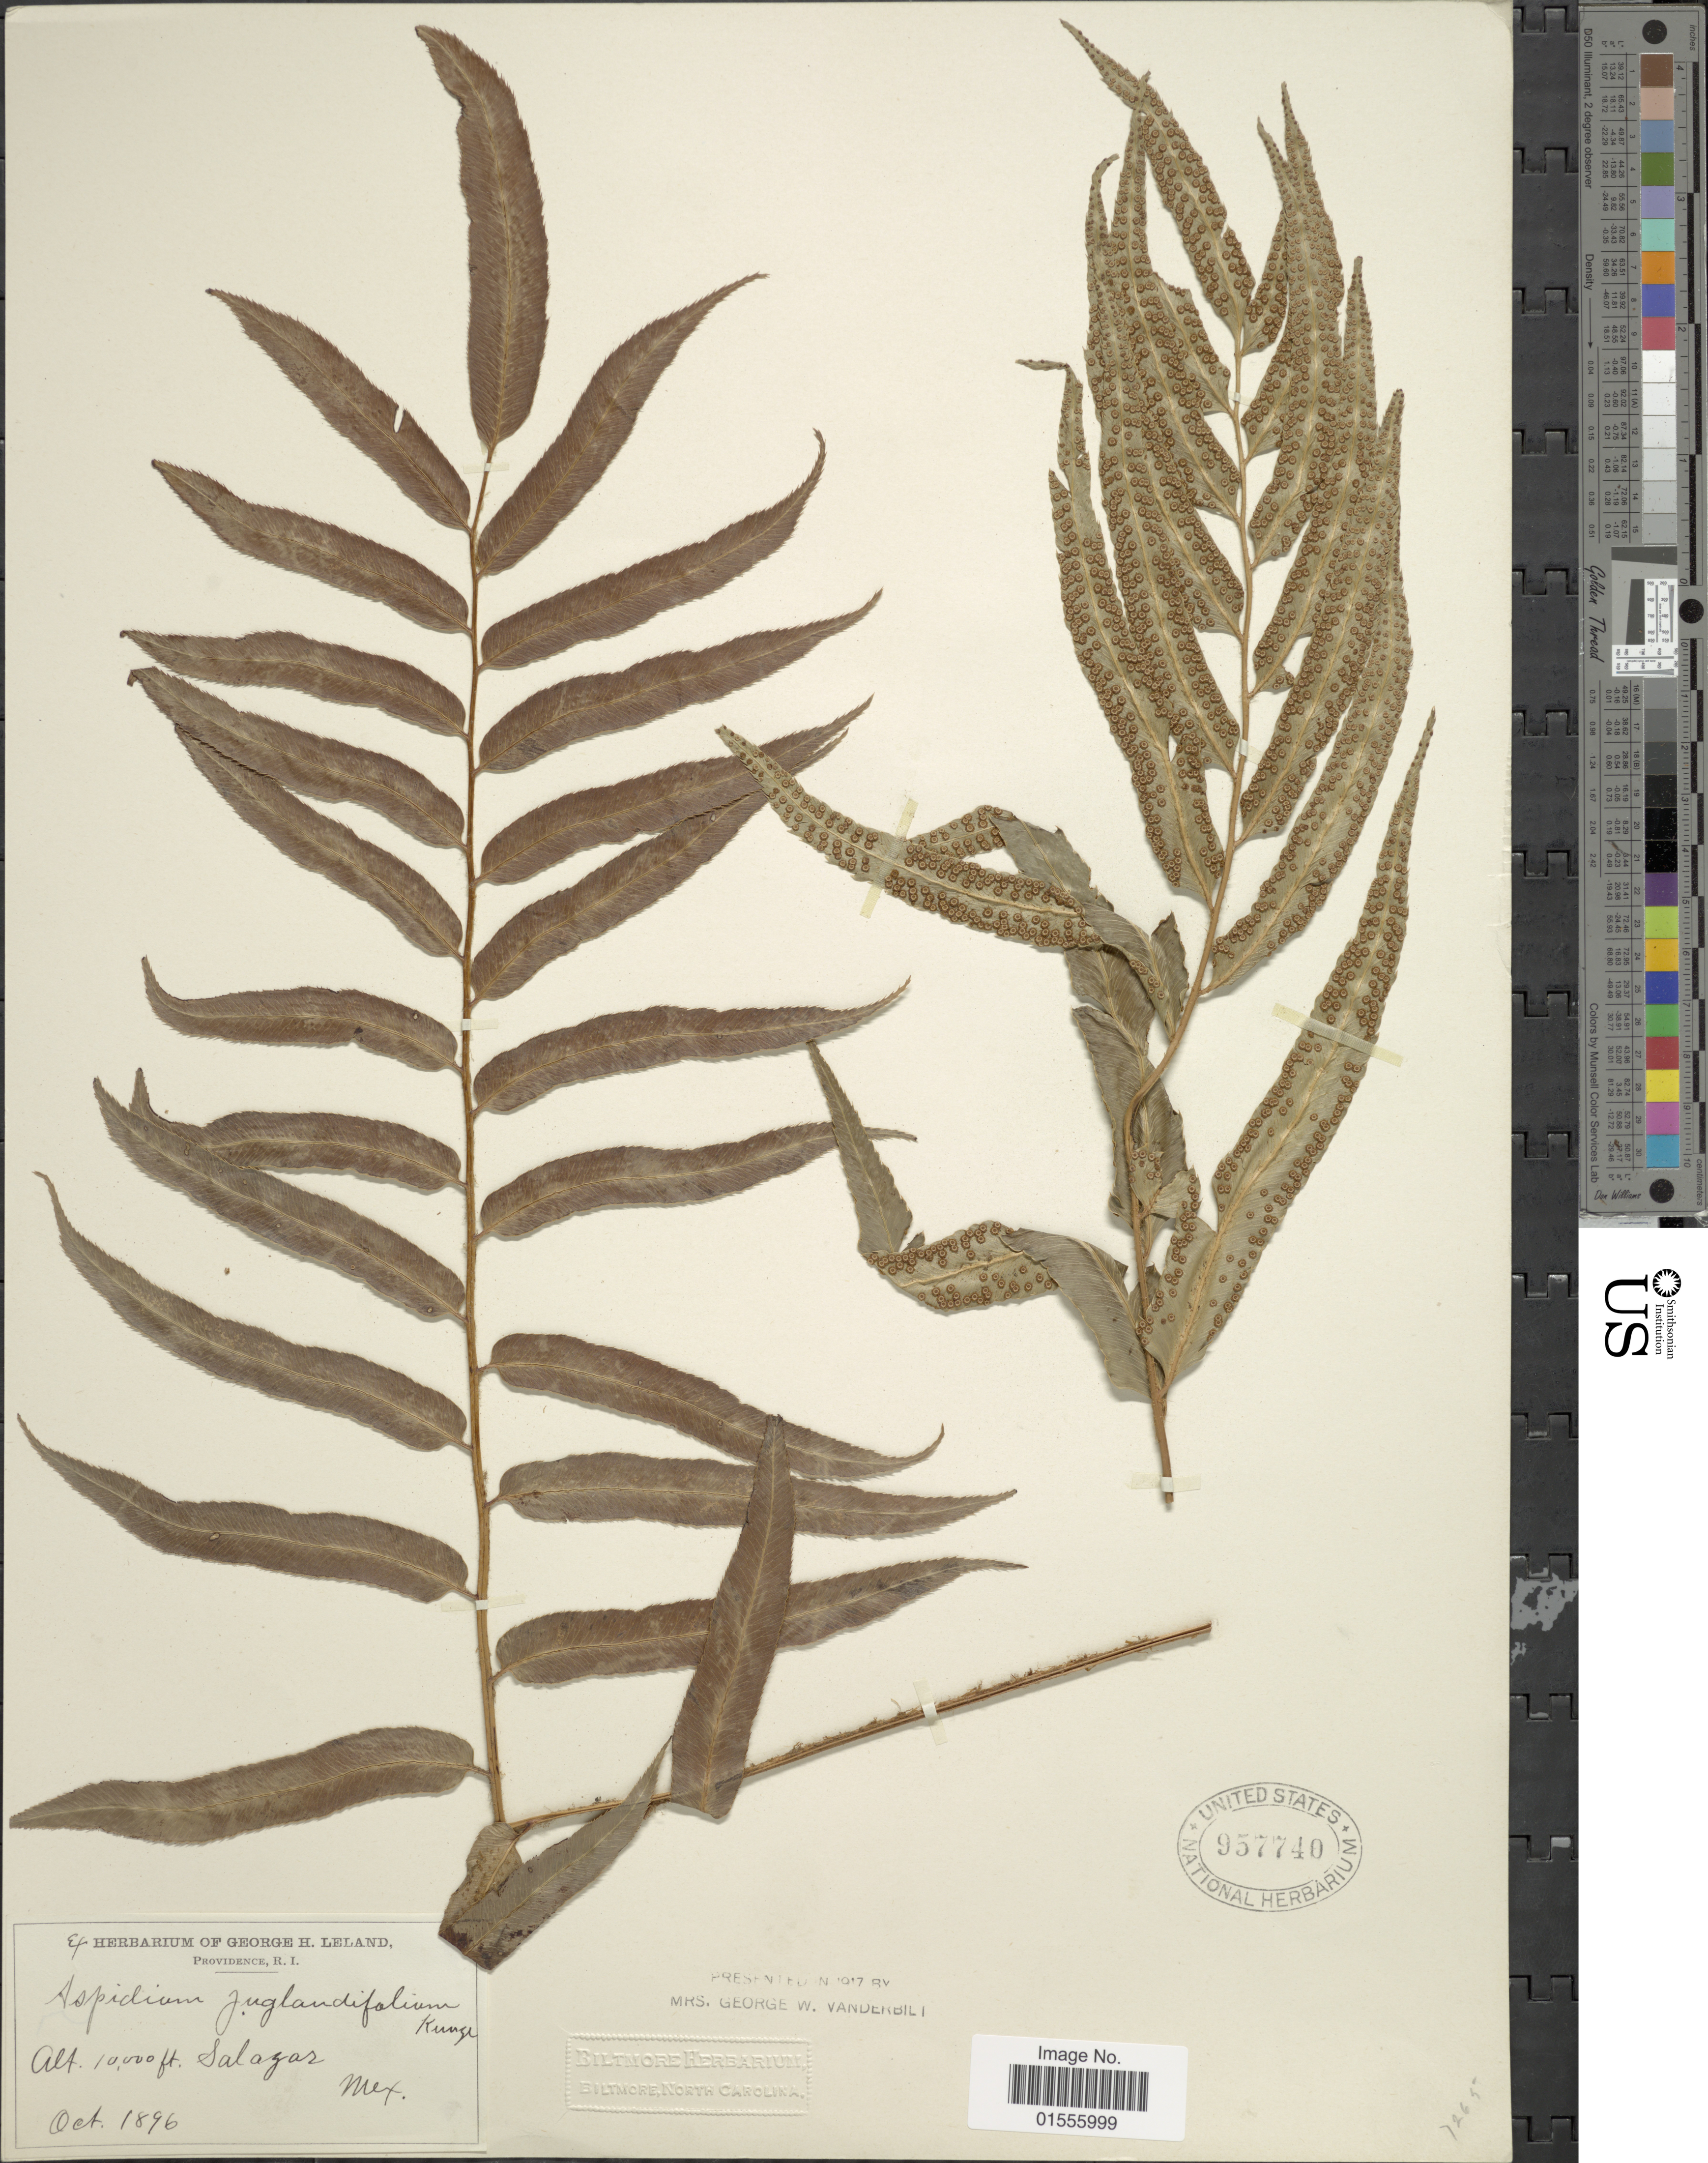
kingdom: Plantae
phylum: Tracheophyta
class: Polypodiopsida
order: Polypodiales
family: Dryopteridaceae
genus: Phanerophlebia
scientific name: Phanerophlebia umbonata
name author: Underw.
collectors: ex herb. George H. Leland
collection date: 1896-10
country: Mexico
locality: Salazar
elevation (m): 3048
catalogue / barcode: US 957740